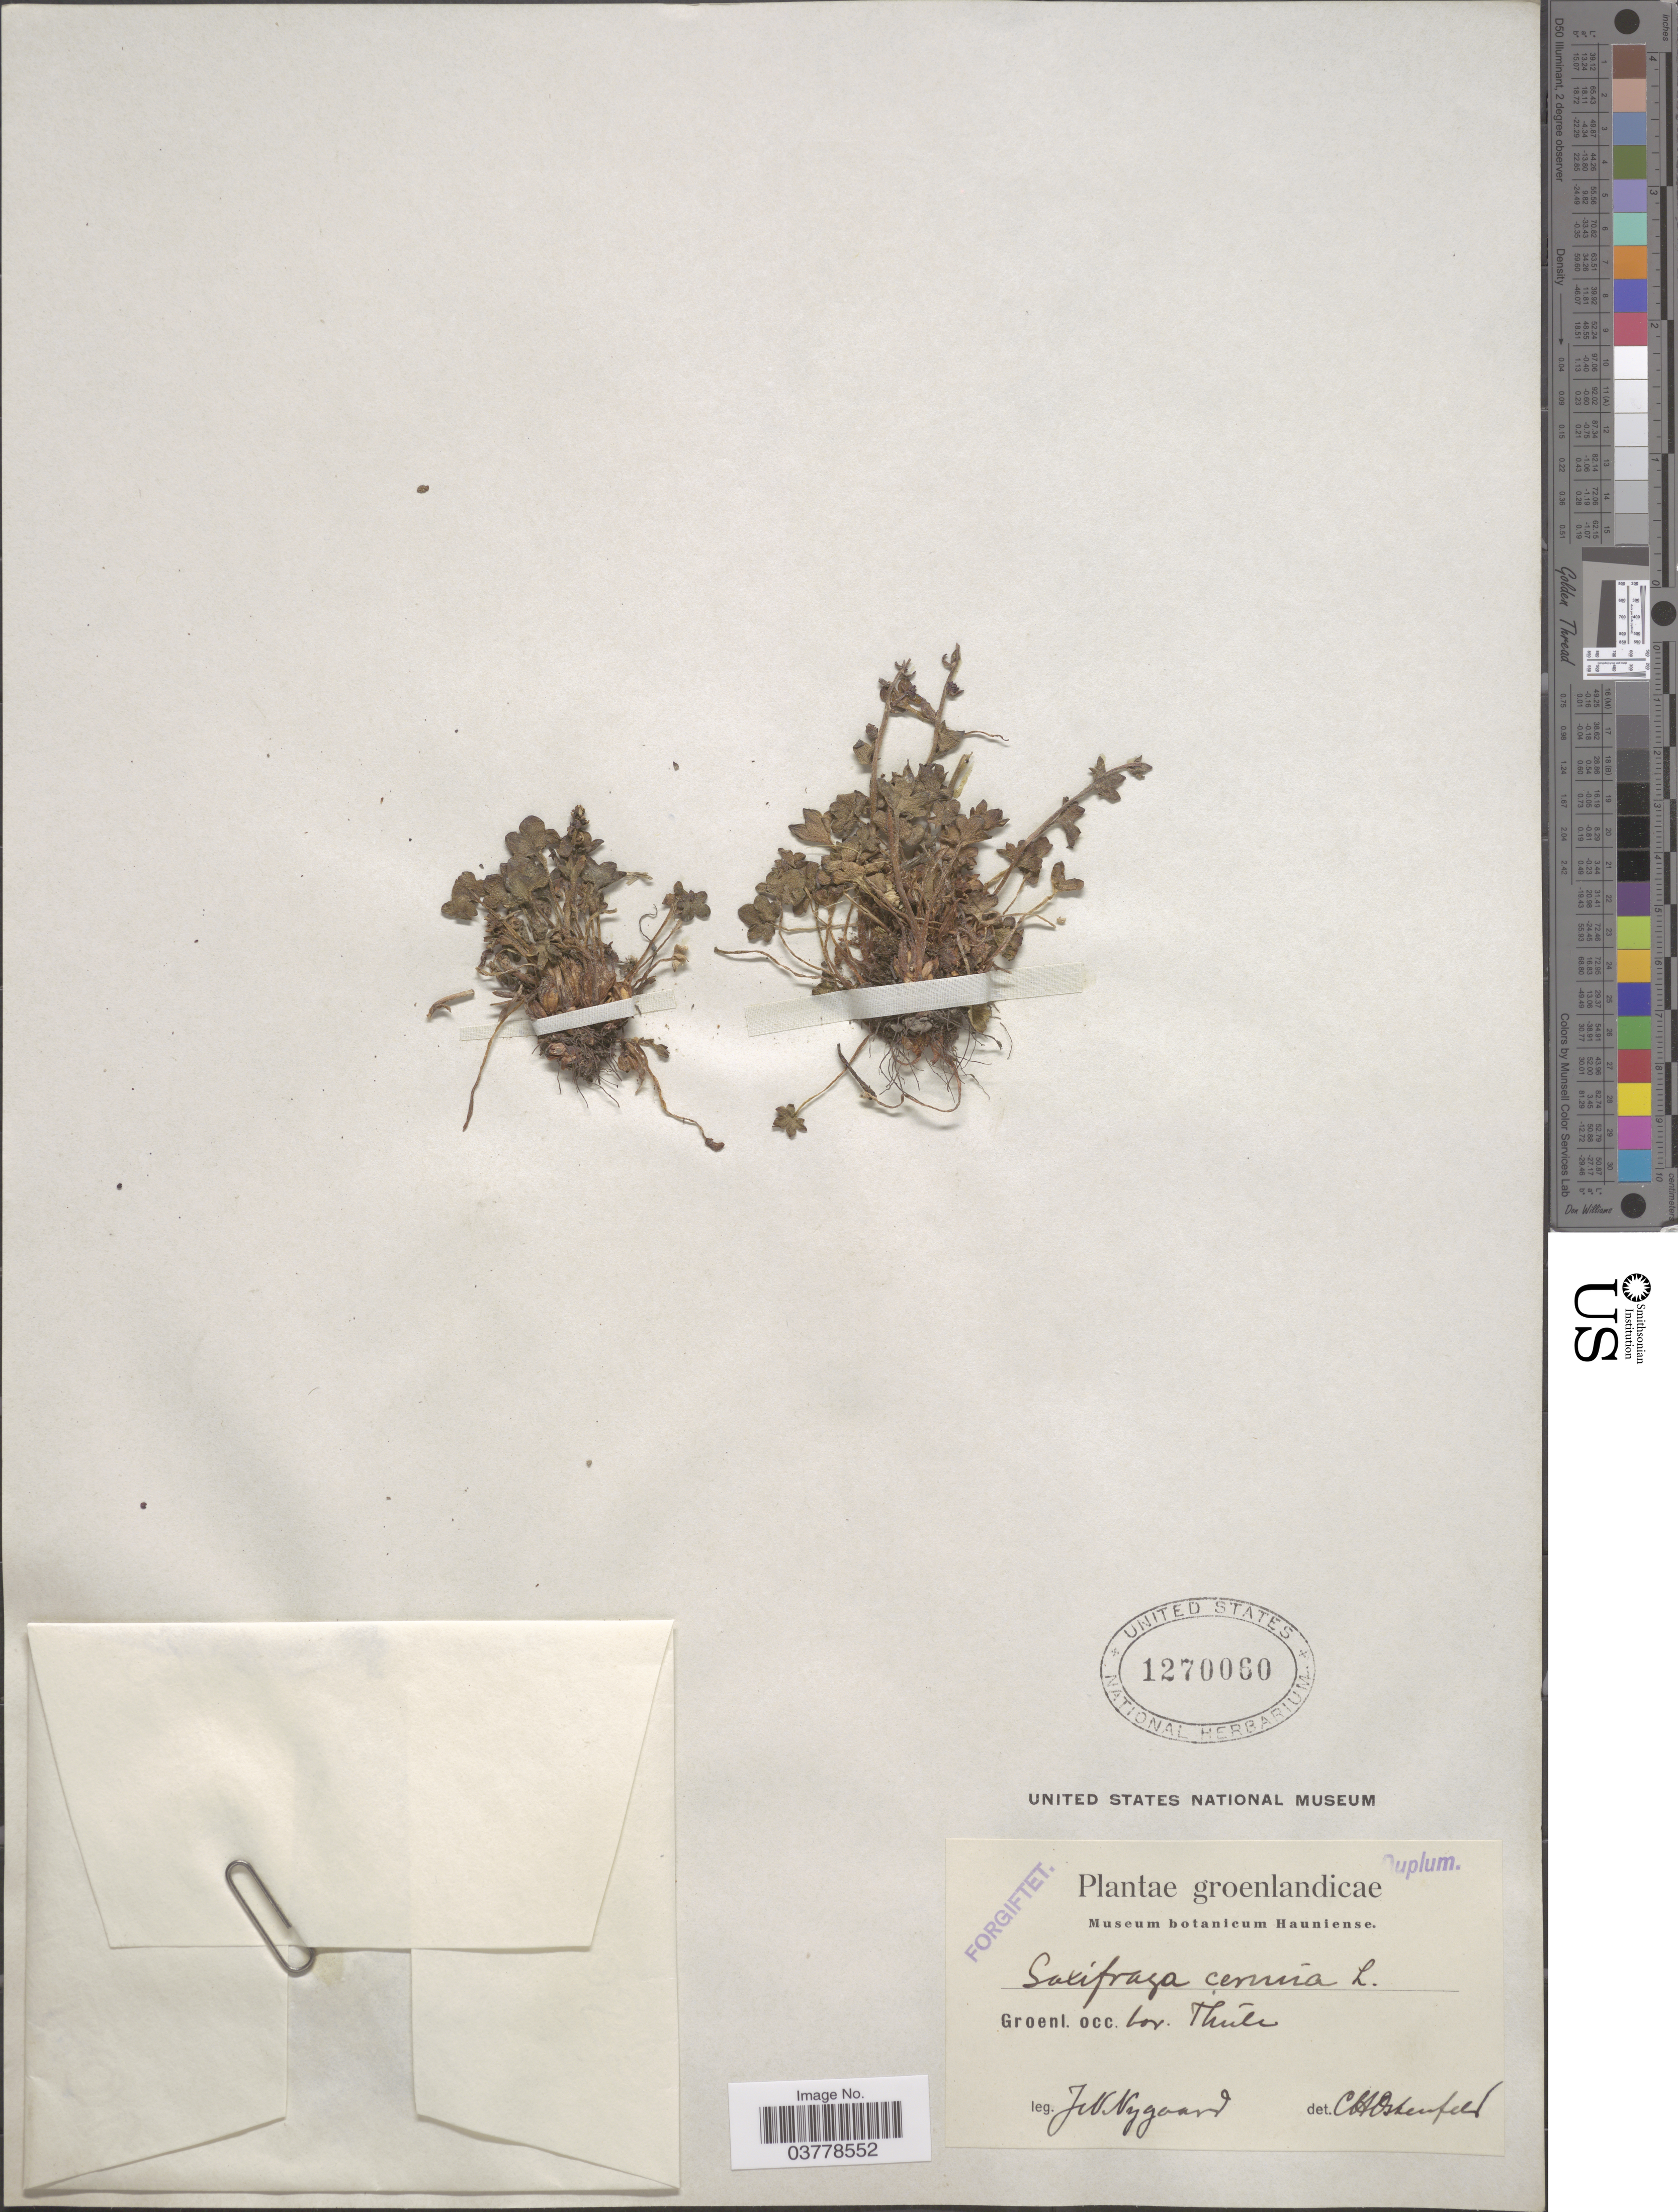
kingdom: Plantae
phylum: Tracheophyta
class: Magnoliopsida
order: Saxifragales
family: Saxifragaceae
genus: Saxifraga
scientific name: Saxifraga cernua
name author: L.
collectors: J. Nygaard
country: Greenland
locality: Groenl. occ. bor. Thúle.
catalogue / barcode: US 1270060